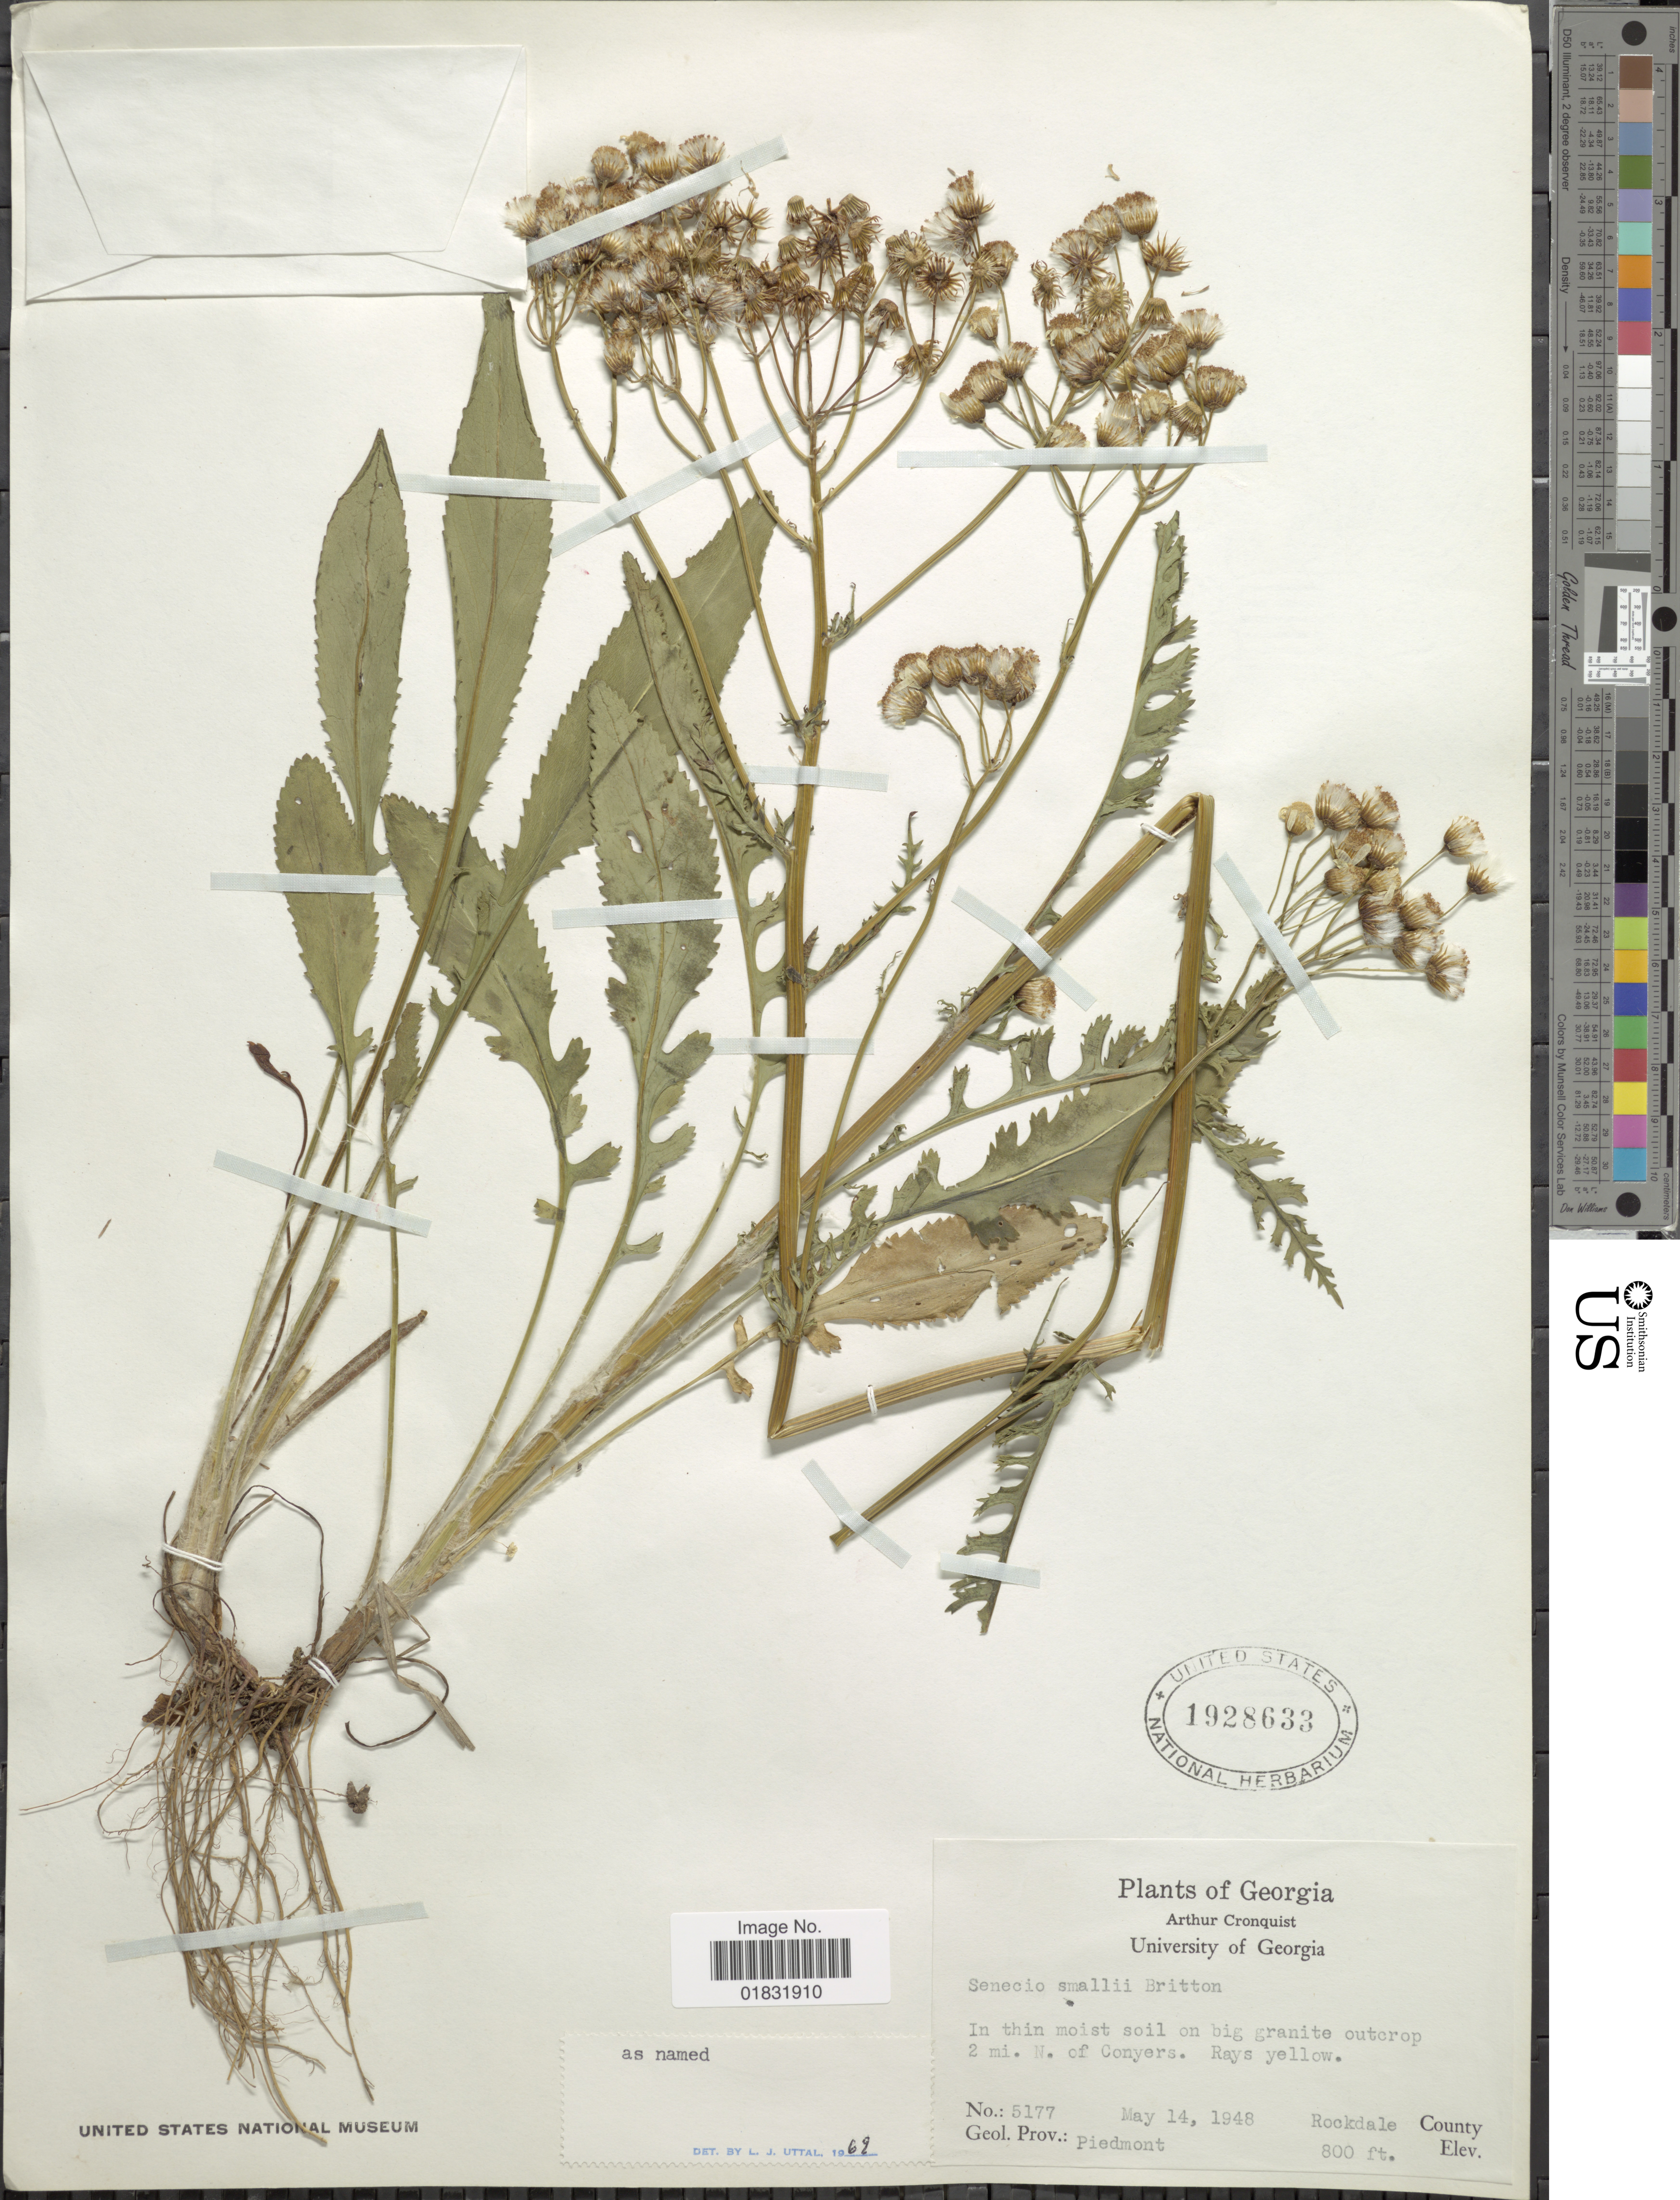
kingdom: Plantae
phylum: Tracheophyta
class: Magnoliopsida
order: Asterales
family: Asteraceae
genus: Packera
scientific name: Packera smallii Britton comb ined.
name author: Britton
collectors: A. J. Cronquist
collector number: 5177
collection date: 1948-05-14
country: United States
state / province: Georgia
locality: In thin moist soil on big granite outcrop 2 mi N of Conyers, Rockdale County, Geol. Prov. Piedmont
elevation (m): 244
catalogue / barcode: US 1928633